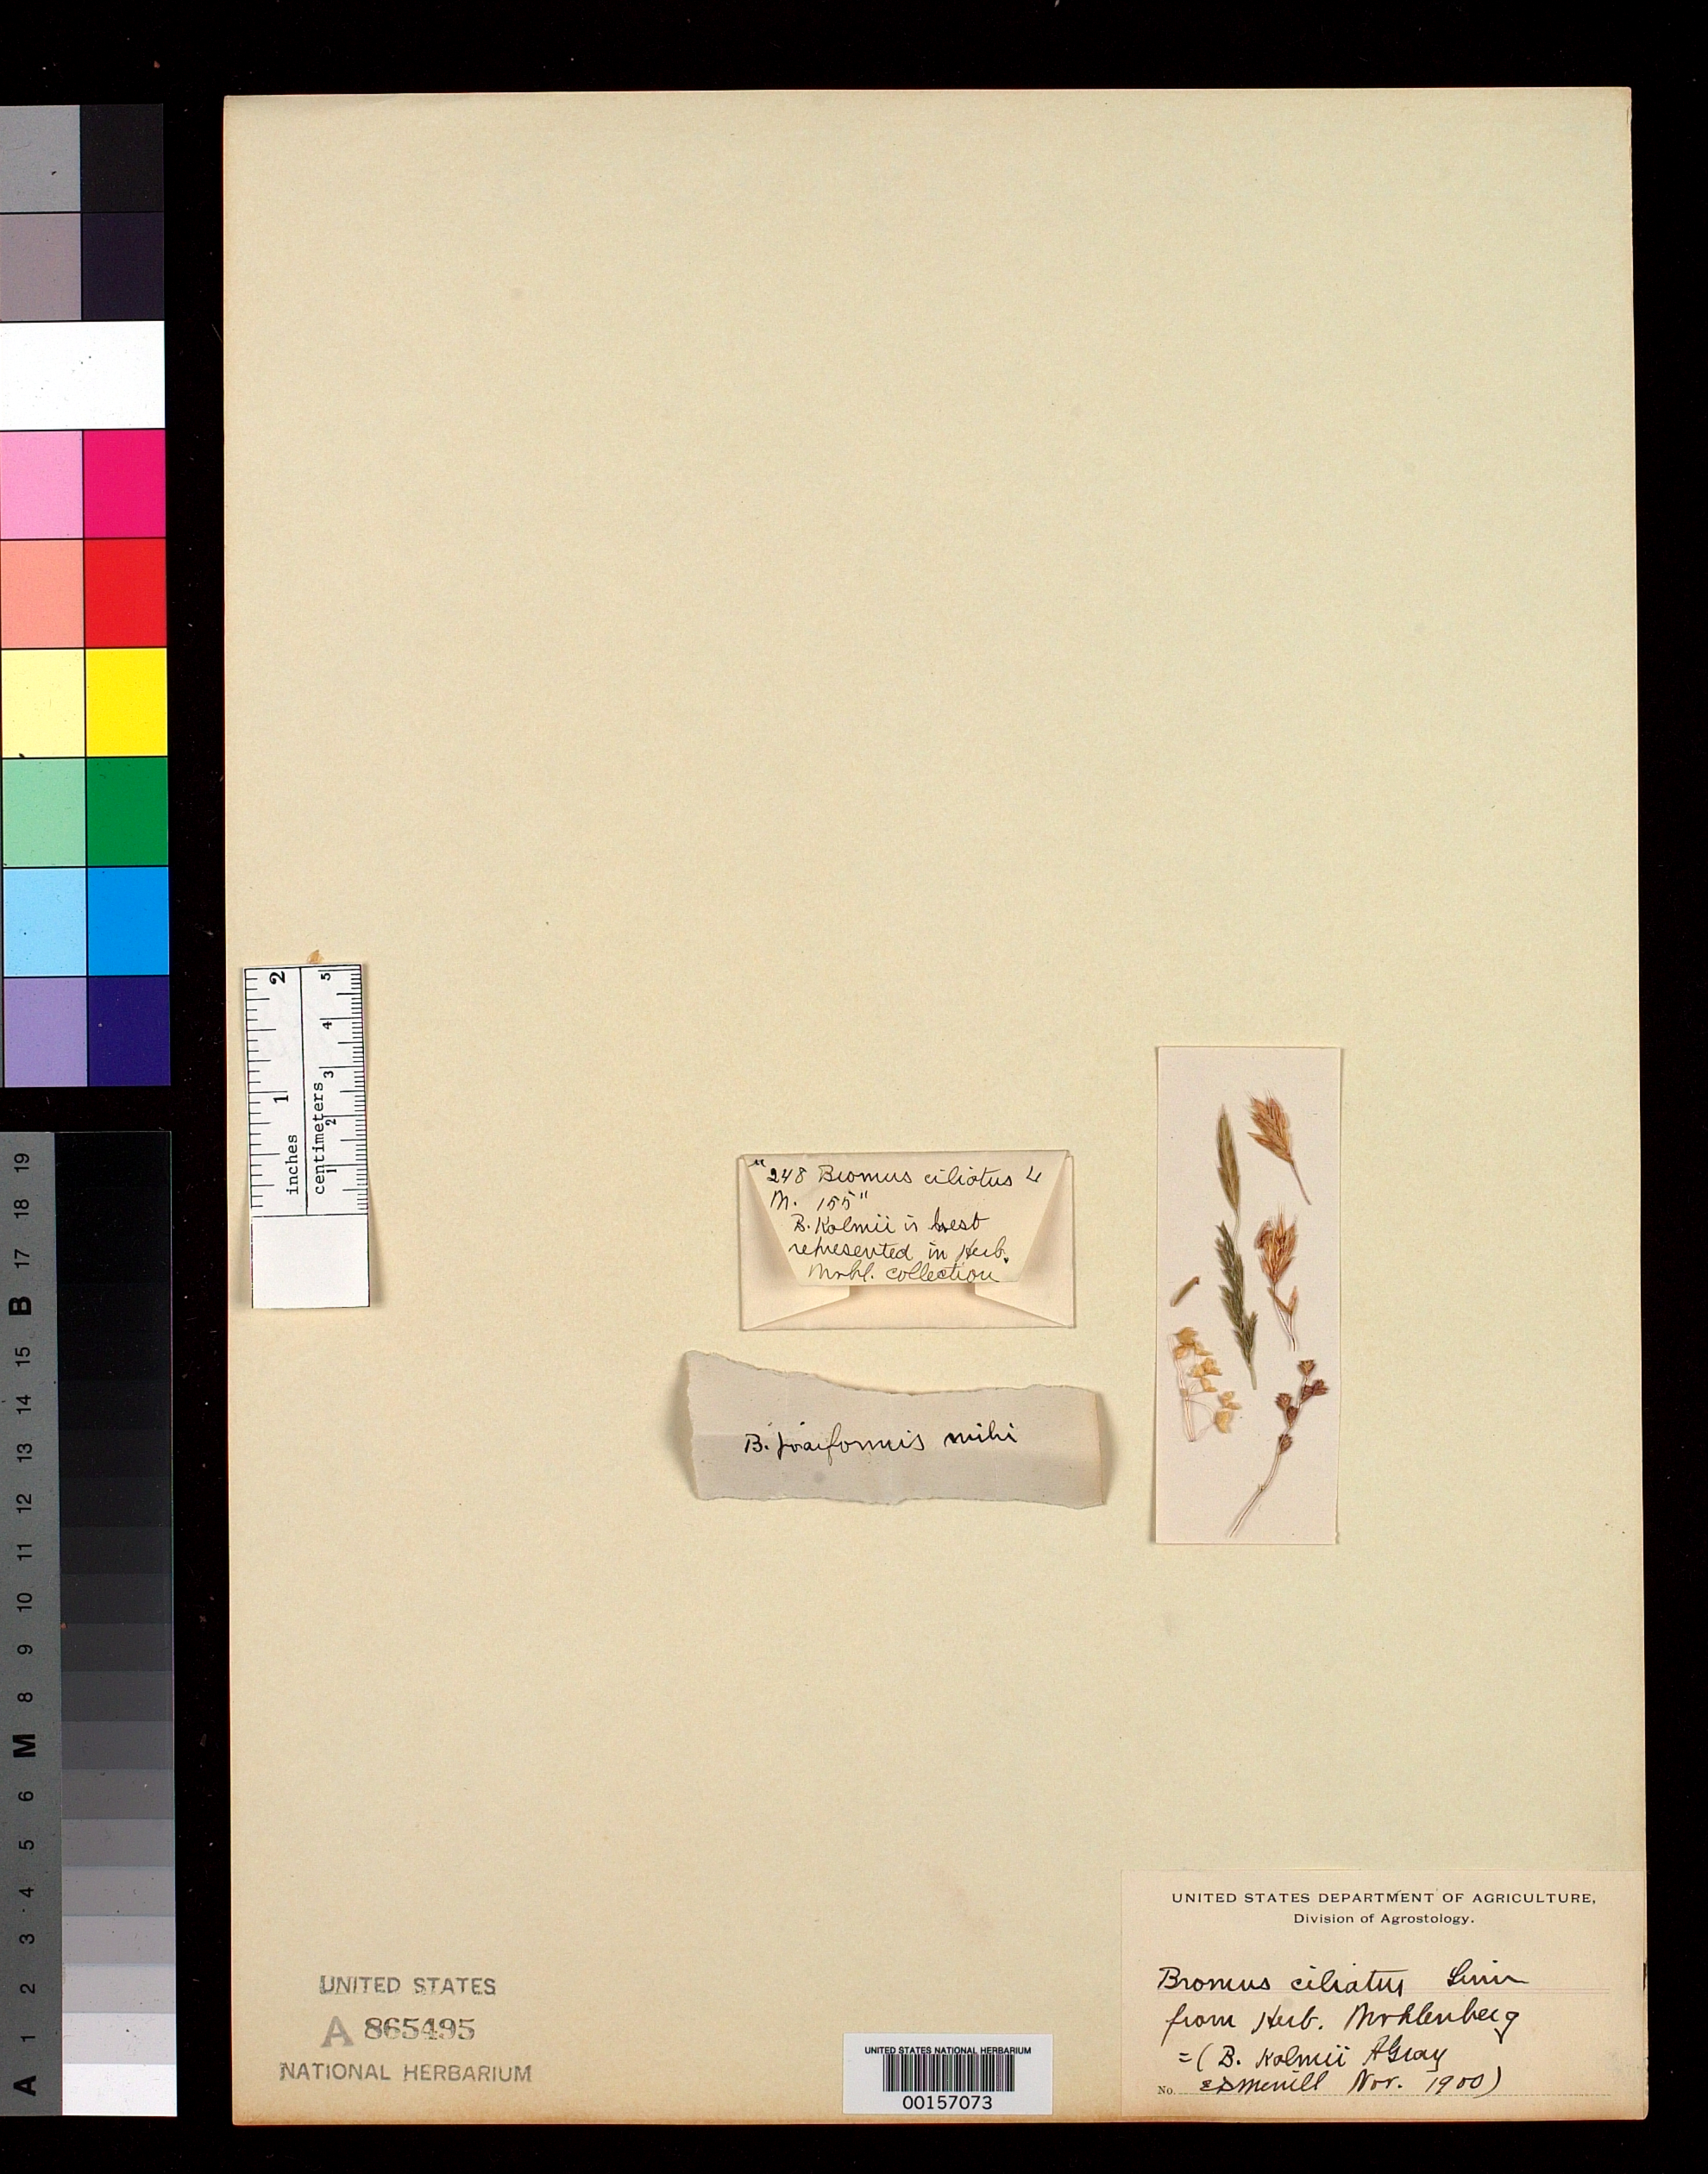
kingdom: Plantae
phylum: Tracheophyta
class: Liliopsida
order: Poales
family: Poaceae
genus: Bromus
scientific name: Bromus kalmii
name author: A. Gray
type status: Type Fragment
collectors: P. Kalm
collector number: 248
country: Canada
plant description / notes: Fragmentary material of type (?) specimen ex herb. Muhlenb. Contains infl. fragments.; Previously recorded in Type Register as "type fragment" of Bromus ciliatus L., but this cannot be a type of that name (unless a neotype). Probably a type of B. kalmii A. Gray (name also on sheet), but specimen not found in type herbarium under either name.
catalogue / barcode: US 865495A